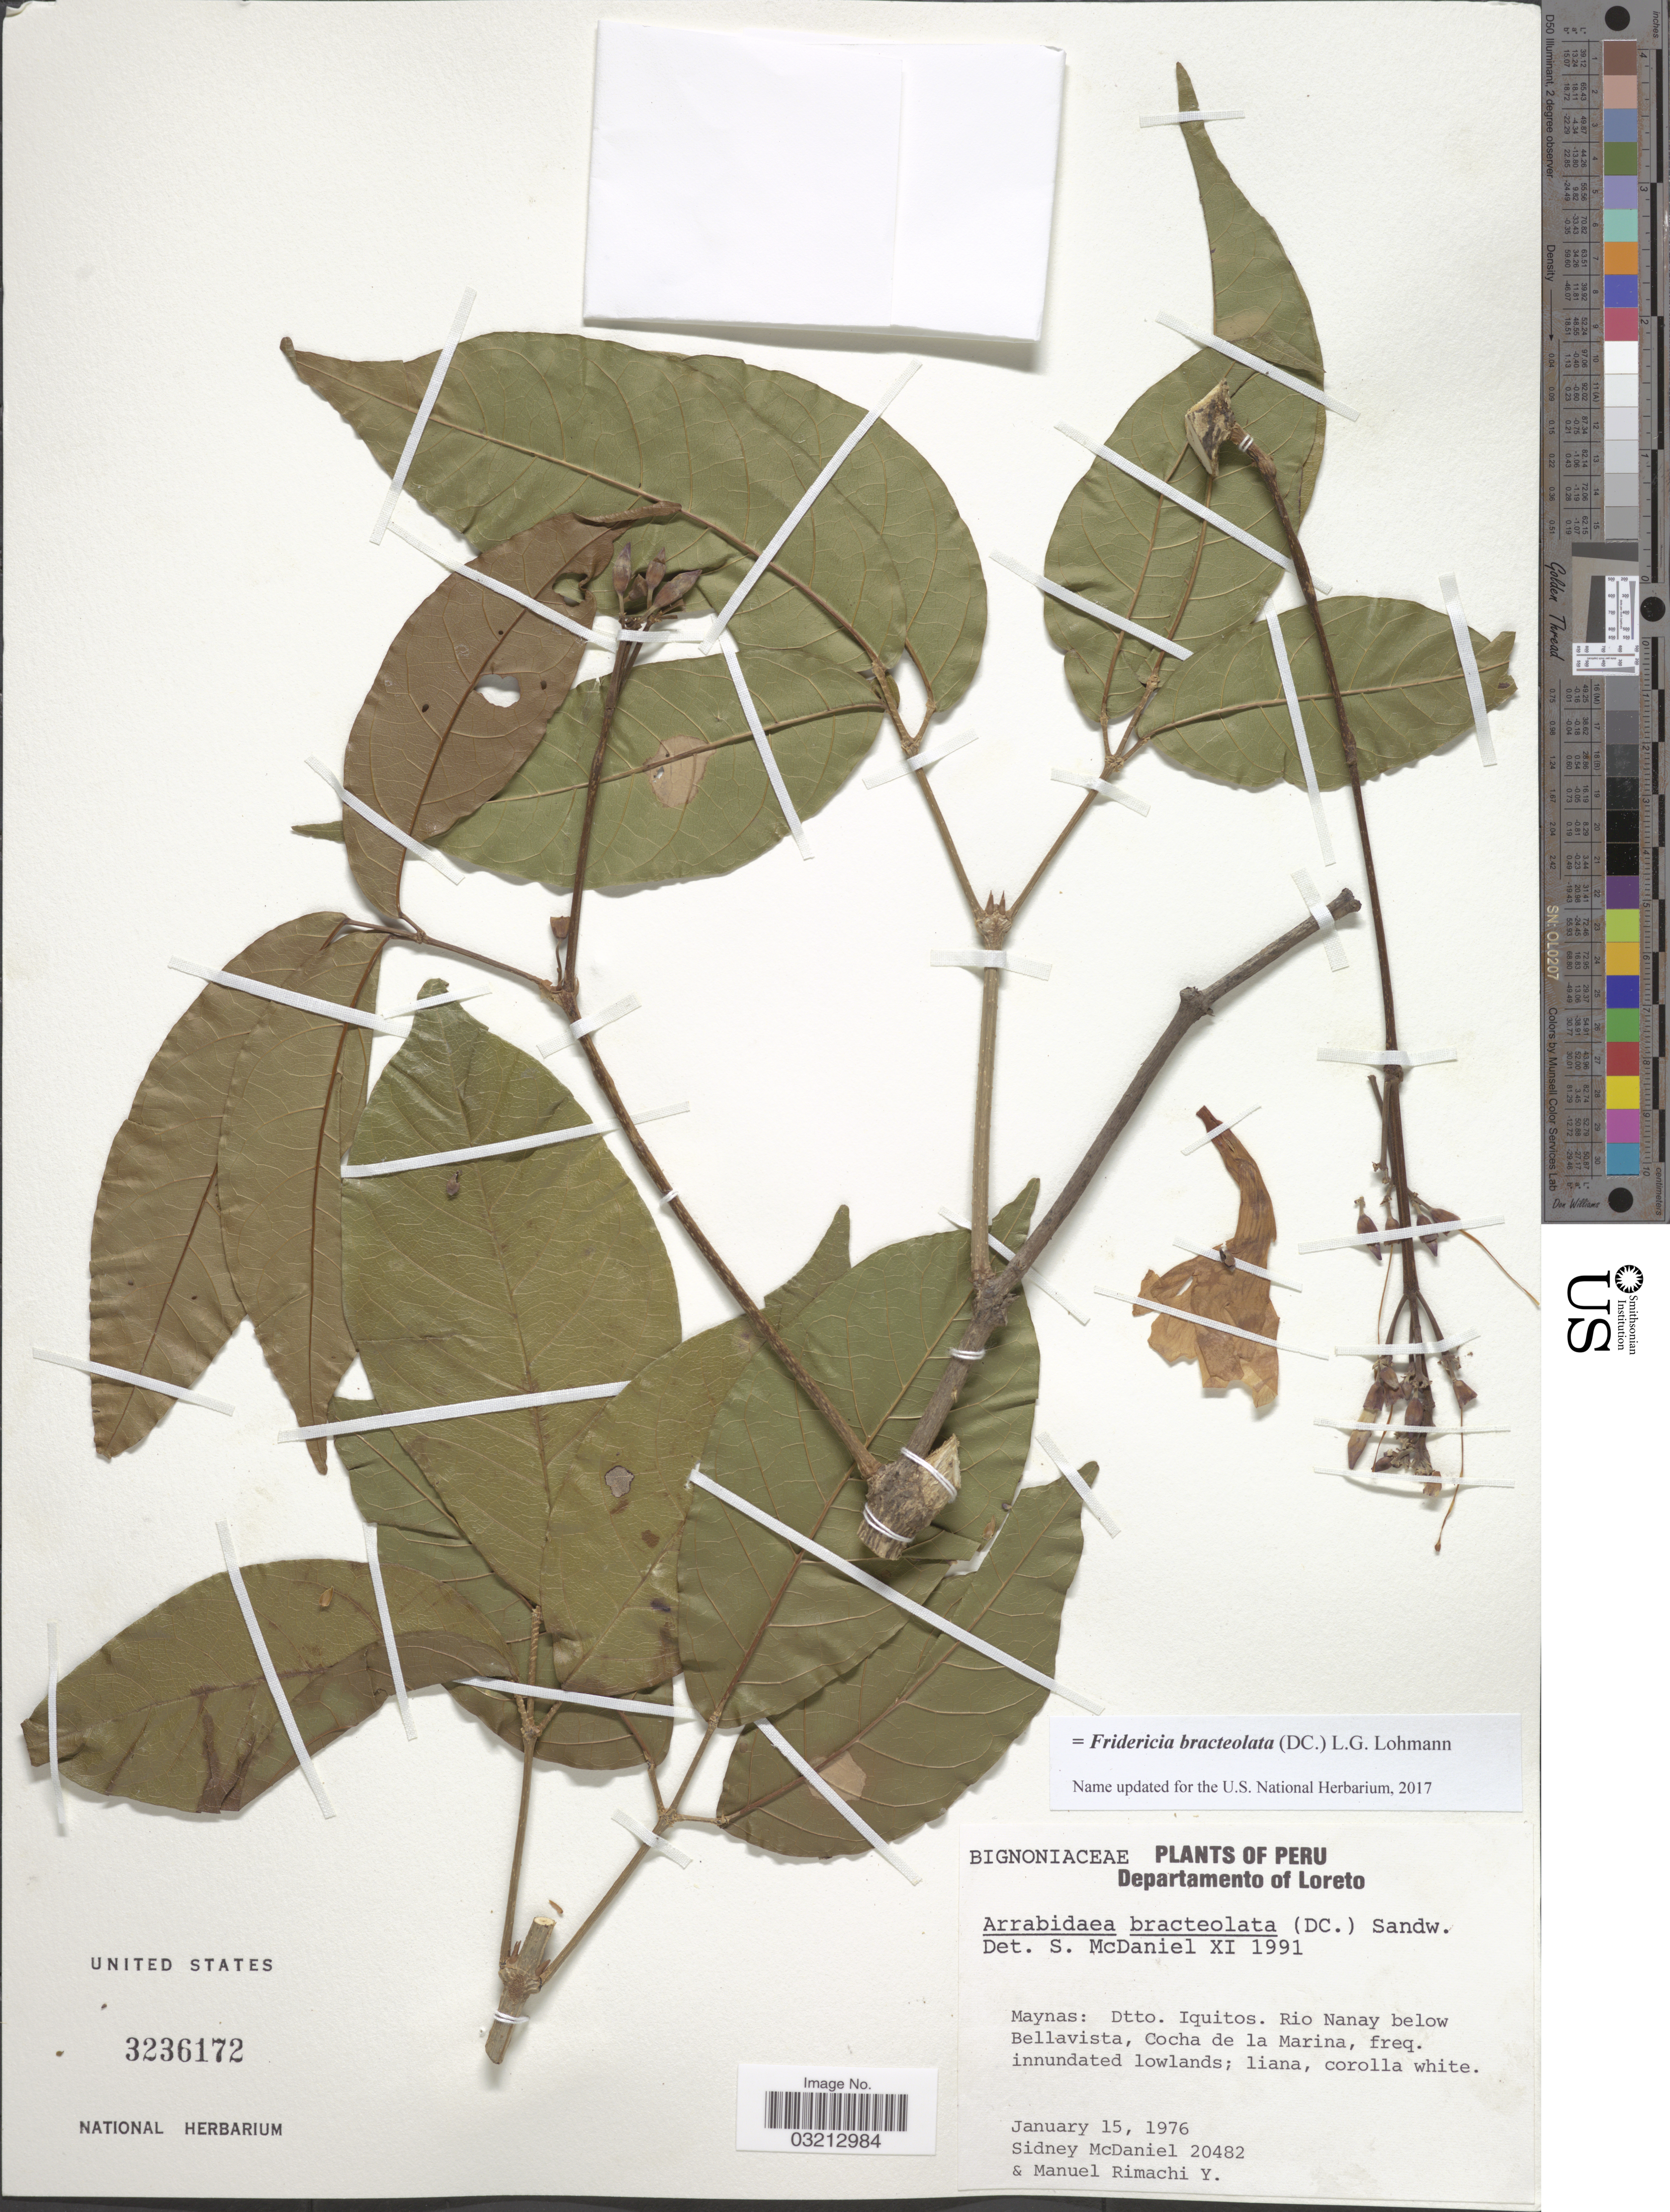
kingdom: Plantae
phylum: Tracheophyta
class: Magnoliopsida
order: Lamiales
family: Bignoniaceae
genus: Fridericia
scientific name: Fridericia bracteolata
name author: (DC.) L.G. Lohmann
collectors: S. McDaniel & M. Rimachi Y.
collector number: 20482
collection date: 1976-01-15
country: Peru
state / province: Loreto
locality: Departamento of Loreto. Maynas: Dtto. Iquitos. Rio Nanay below Bellavista, Cocha de la Marina.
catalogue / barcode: US 3236172